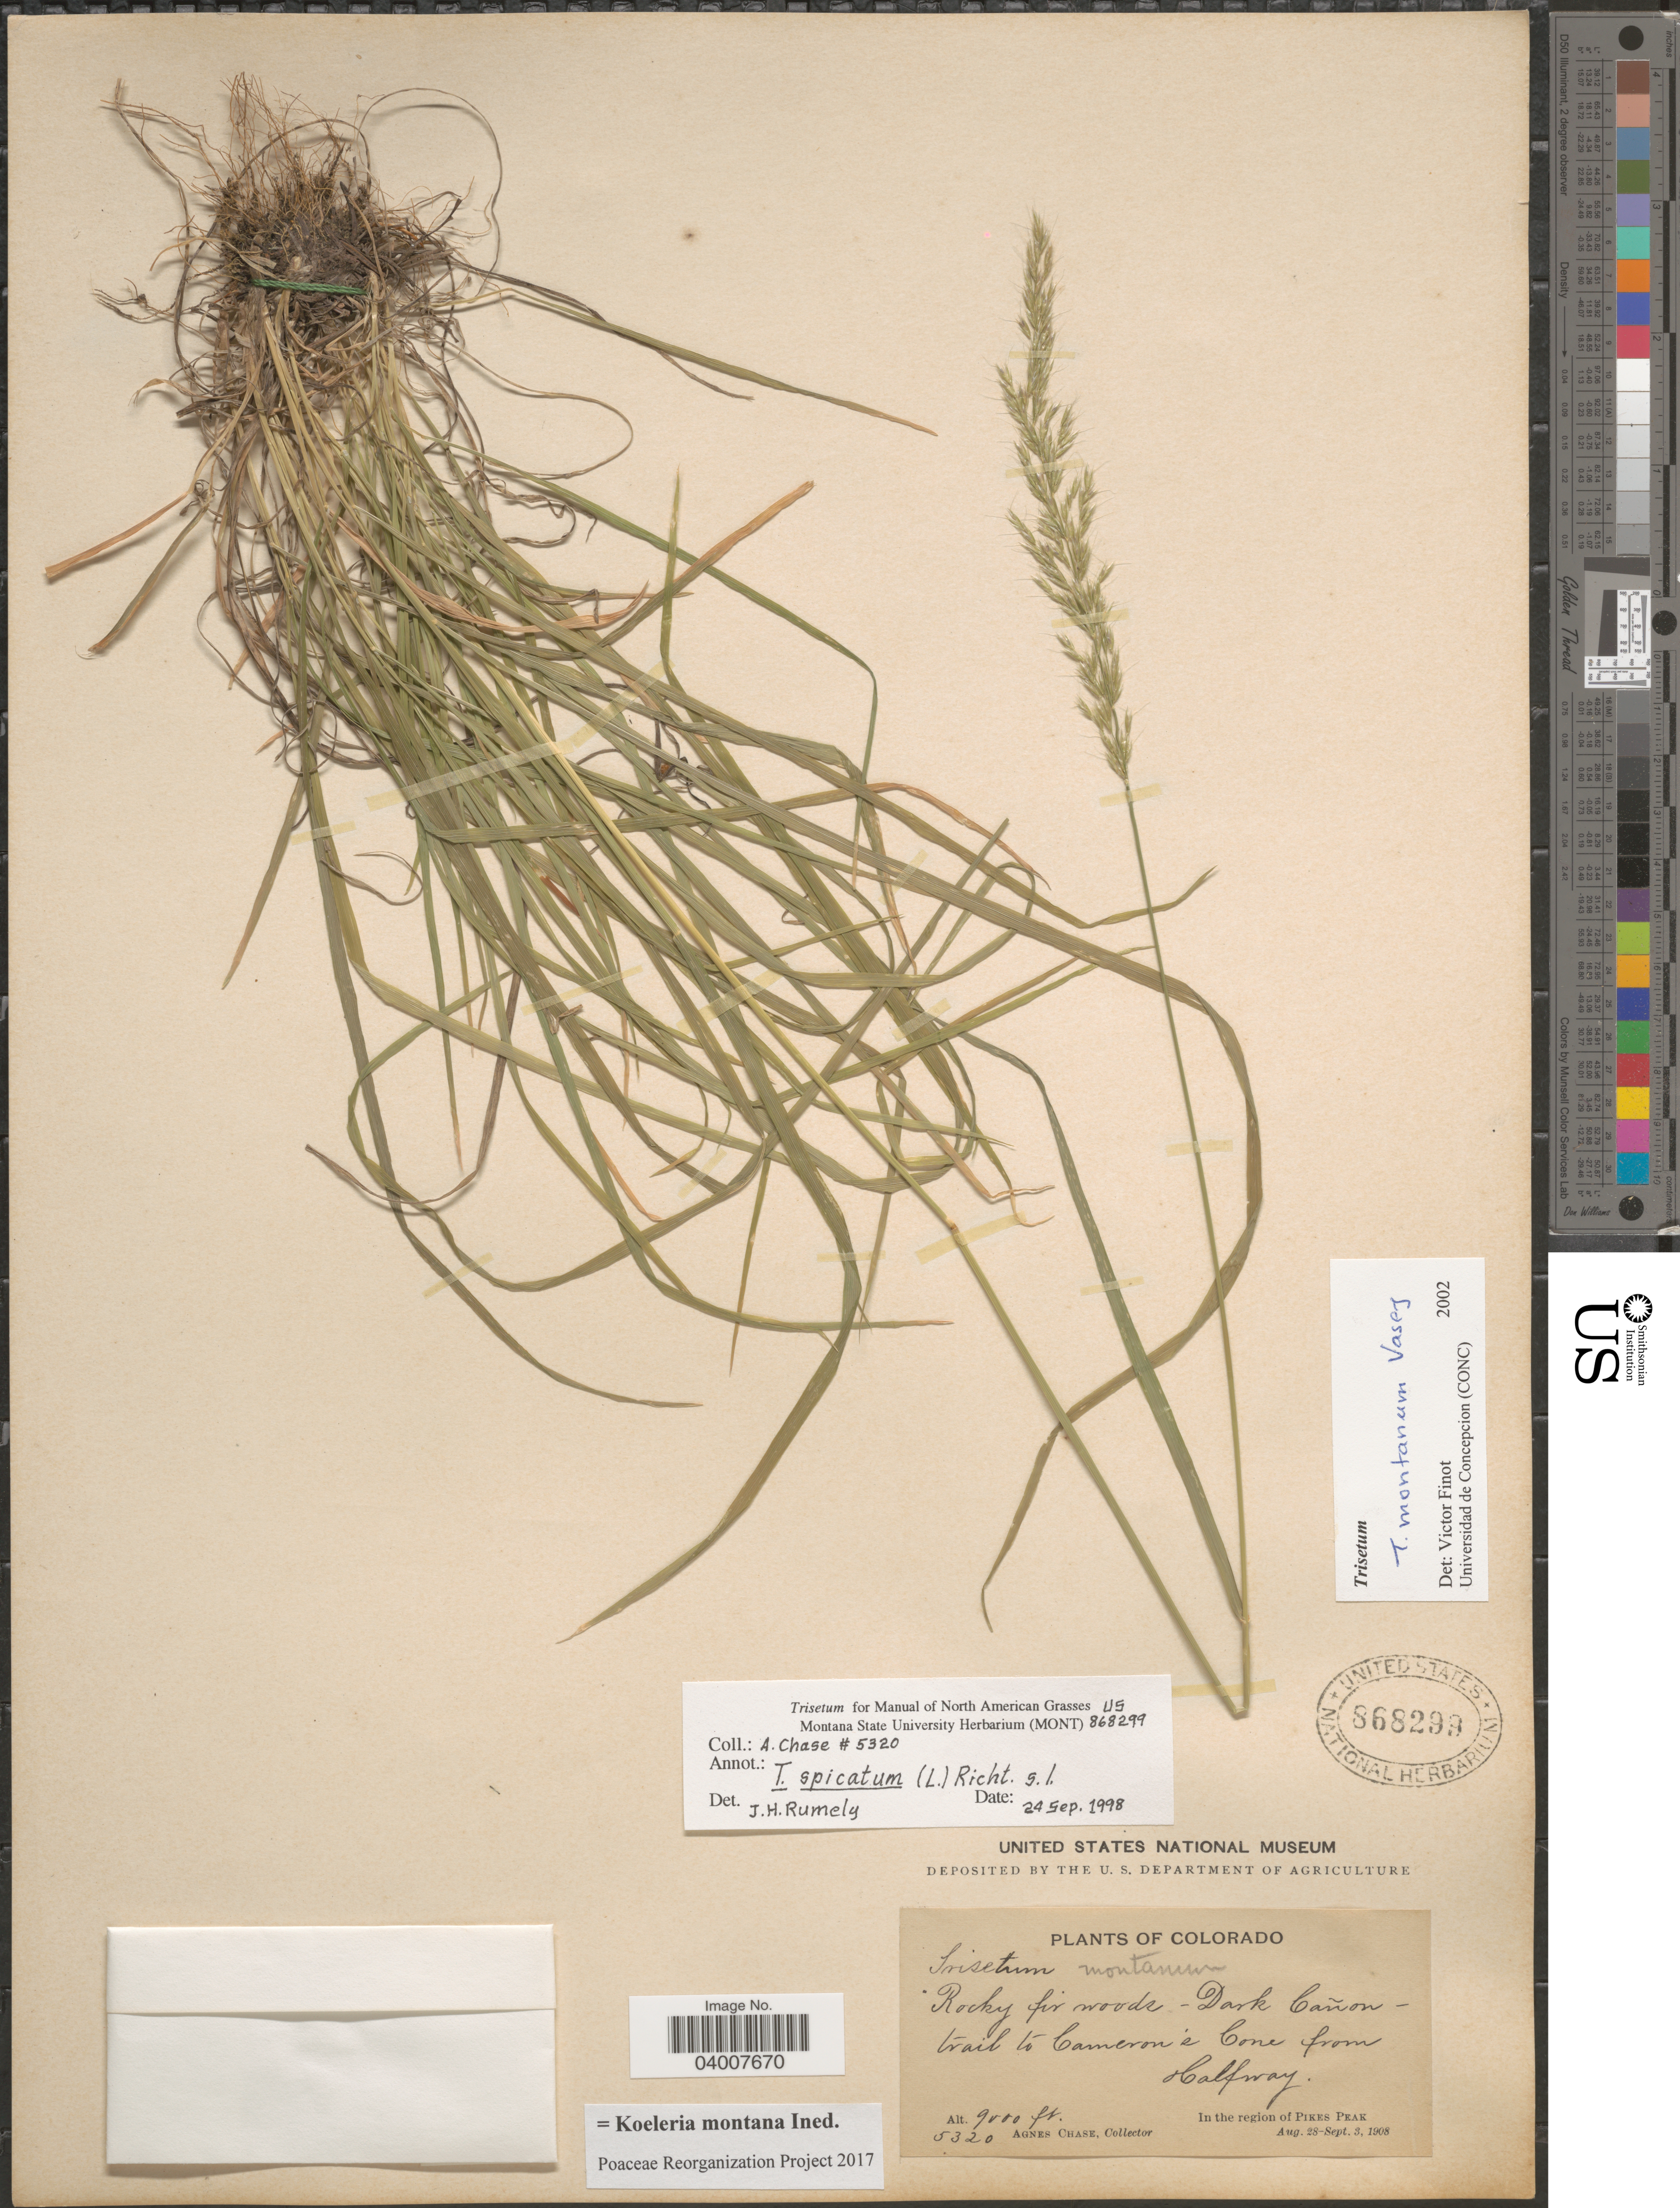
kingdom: Plantae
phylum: Tracheophyta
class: Liliopsida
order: Poales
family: Poaceae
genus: Koeleria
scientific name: Koeleria montana ined.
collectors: A. Chase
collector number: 5320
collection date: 1908-08-28/1908-09-03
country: United States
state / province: Colorado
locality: Rocky fir woods - Dark Cañon - trail to Cameron's Cone from Halfway. In the region of Pikes Peak.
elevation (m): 2743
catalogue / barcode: US 868299